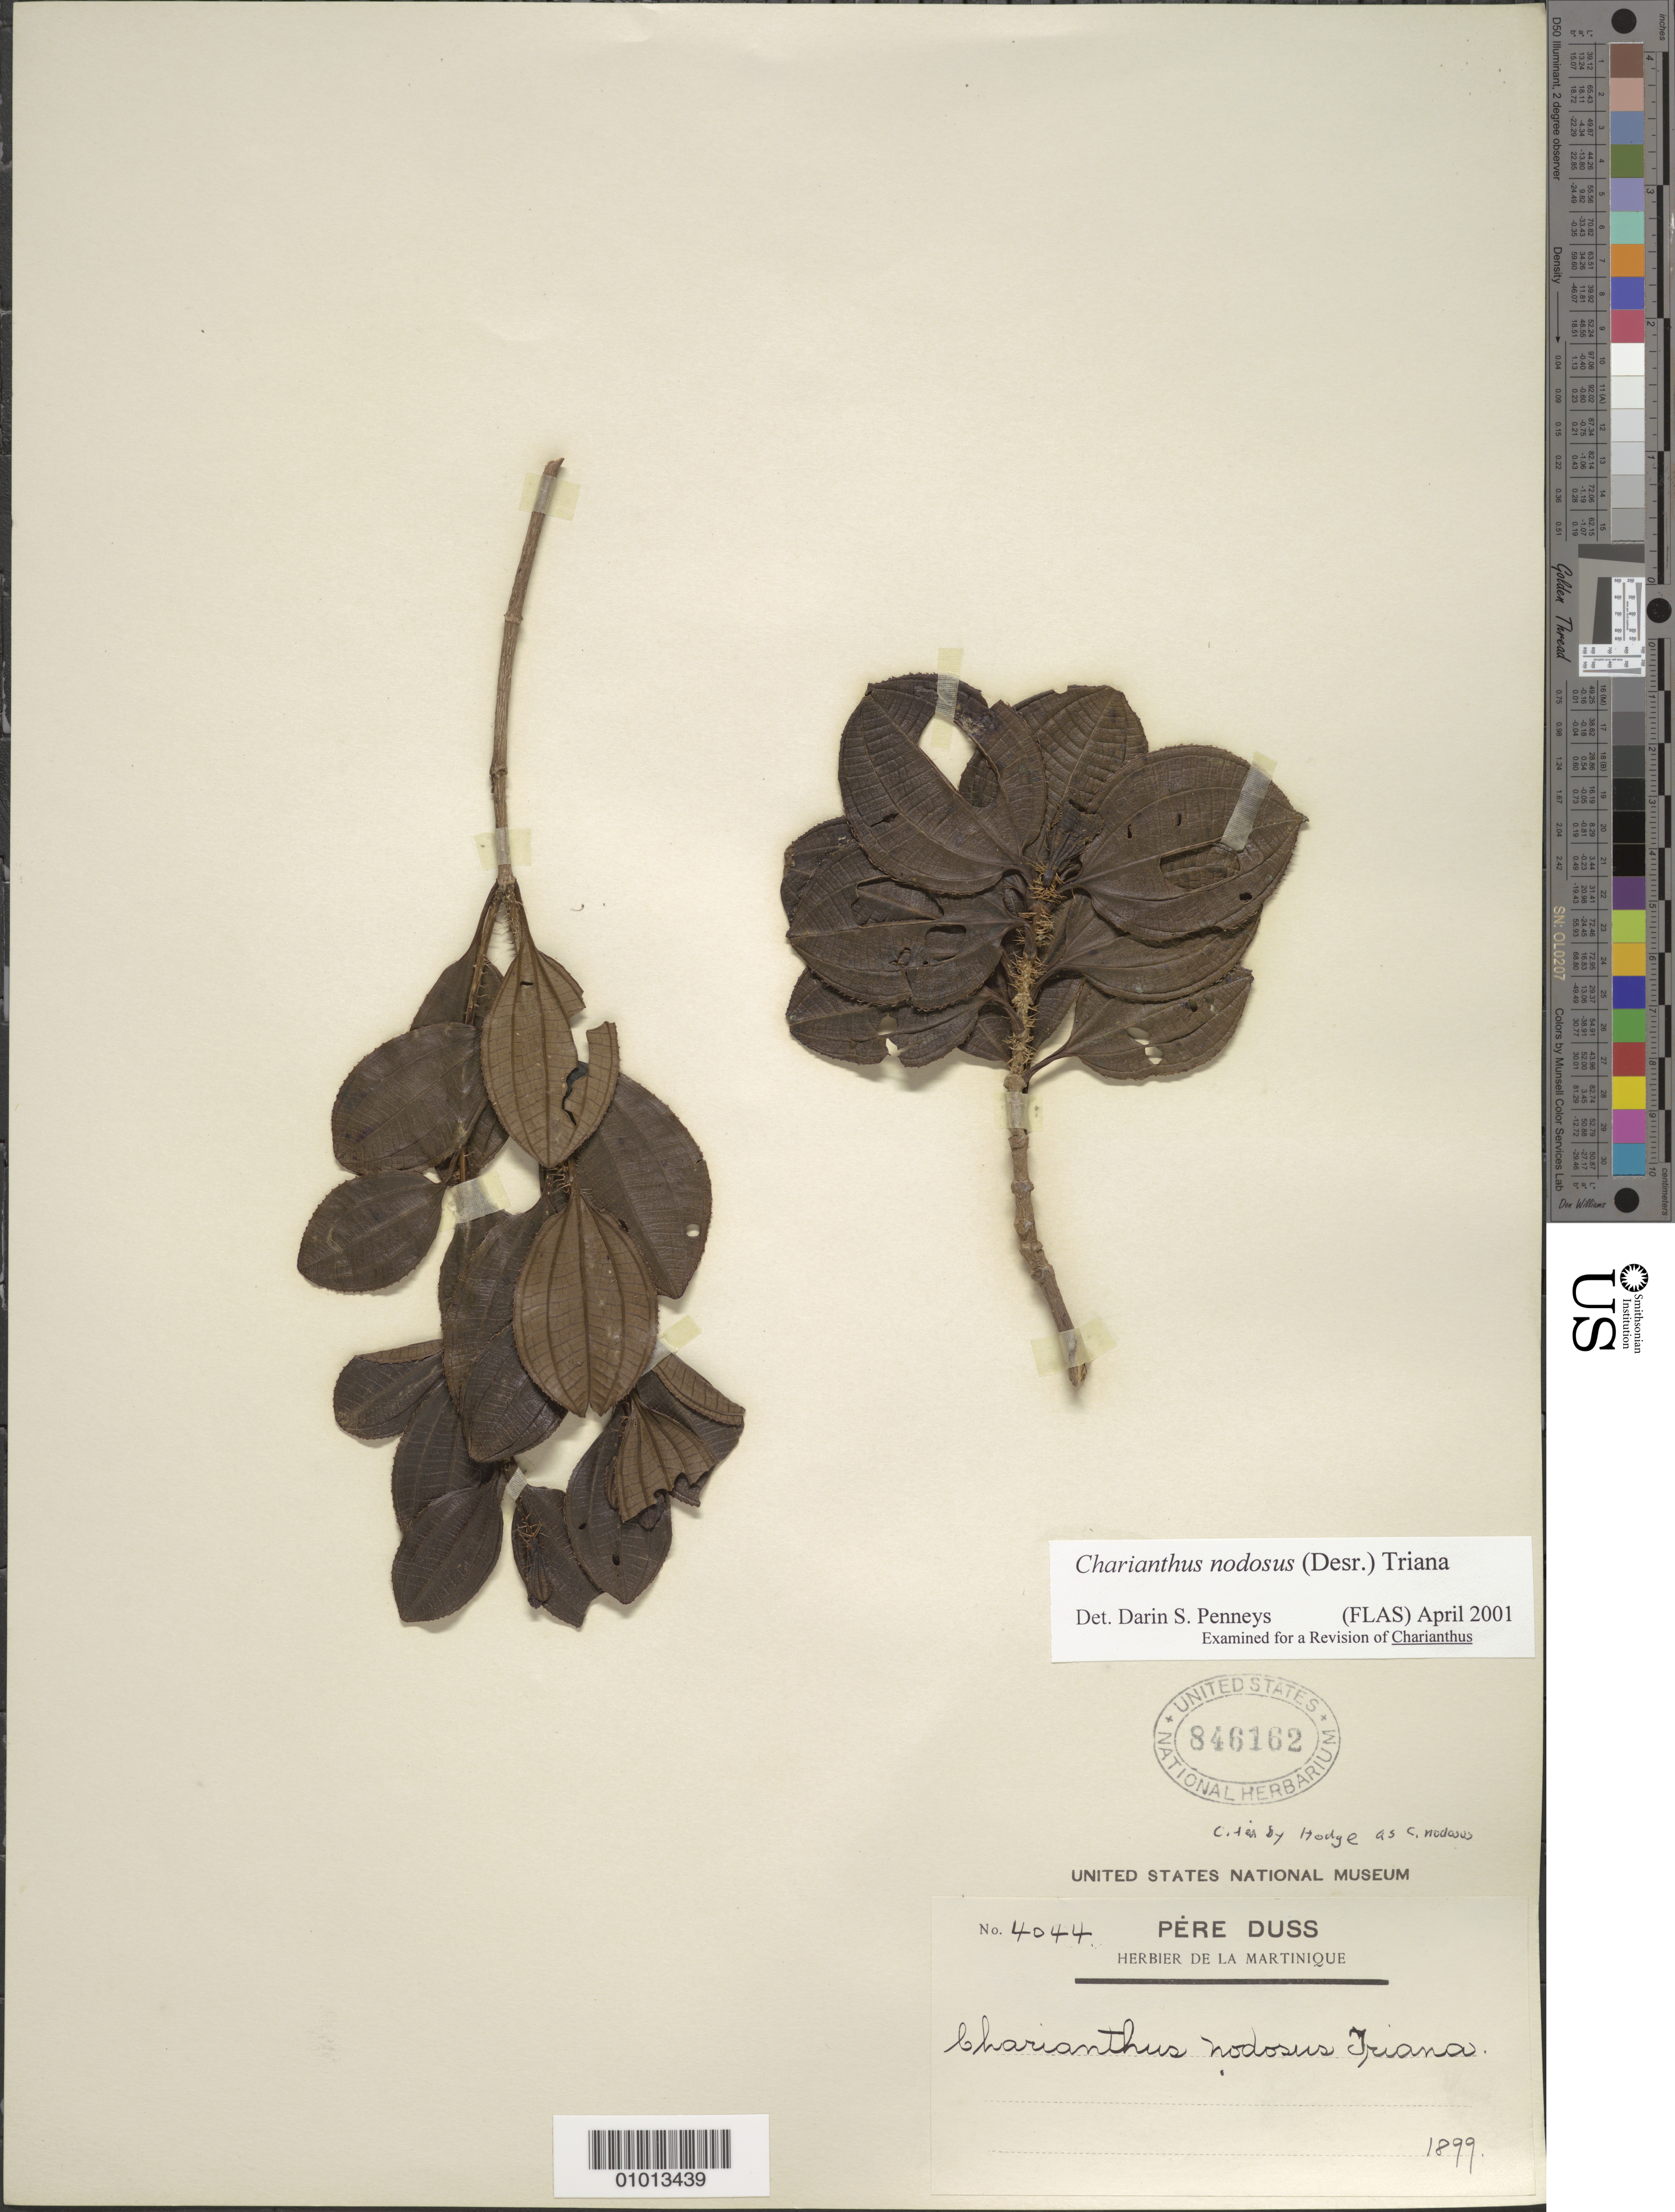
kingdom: Plantae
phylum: Tracheophyta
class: Magnoliopsida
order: Myrtales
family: Melastomataceae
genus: Charianthus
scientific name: Charianthus nodosus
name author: (Desr.) Triana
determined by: Penneys, D. S.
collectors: Père Duss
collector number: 4044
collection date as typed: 1899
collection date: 1899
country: Martinique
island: Martinique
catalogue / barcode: US 846162